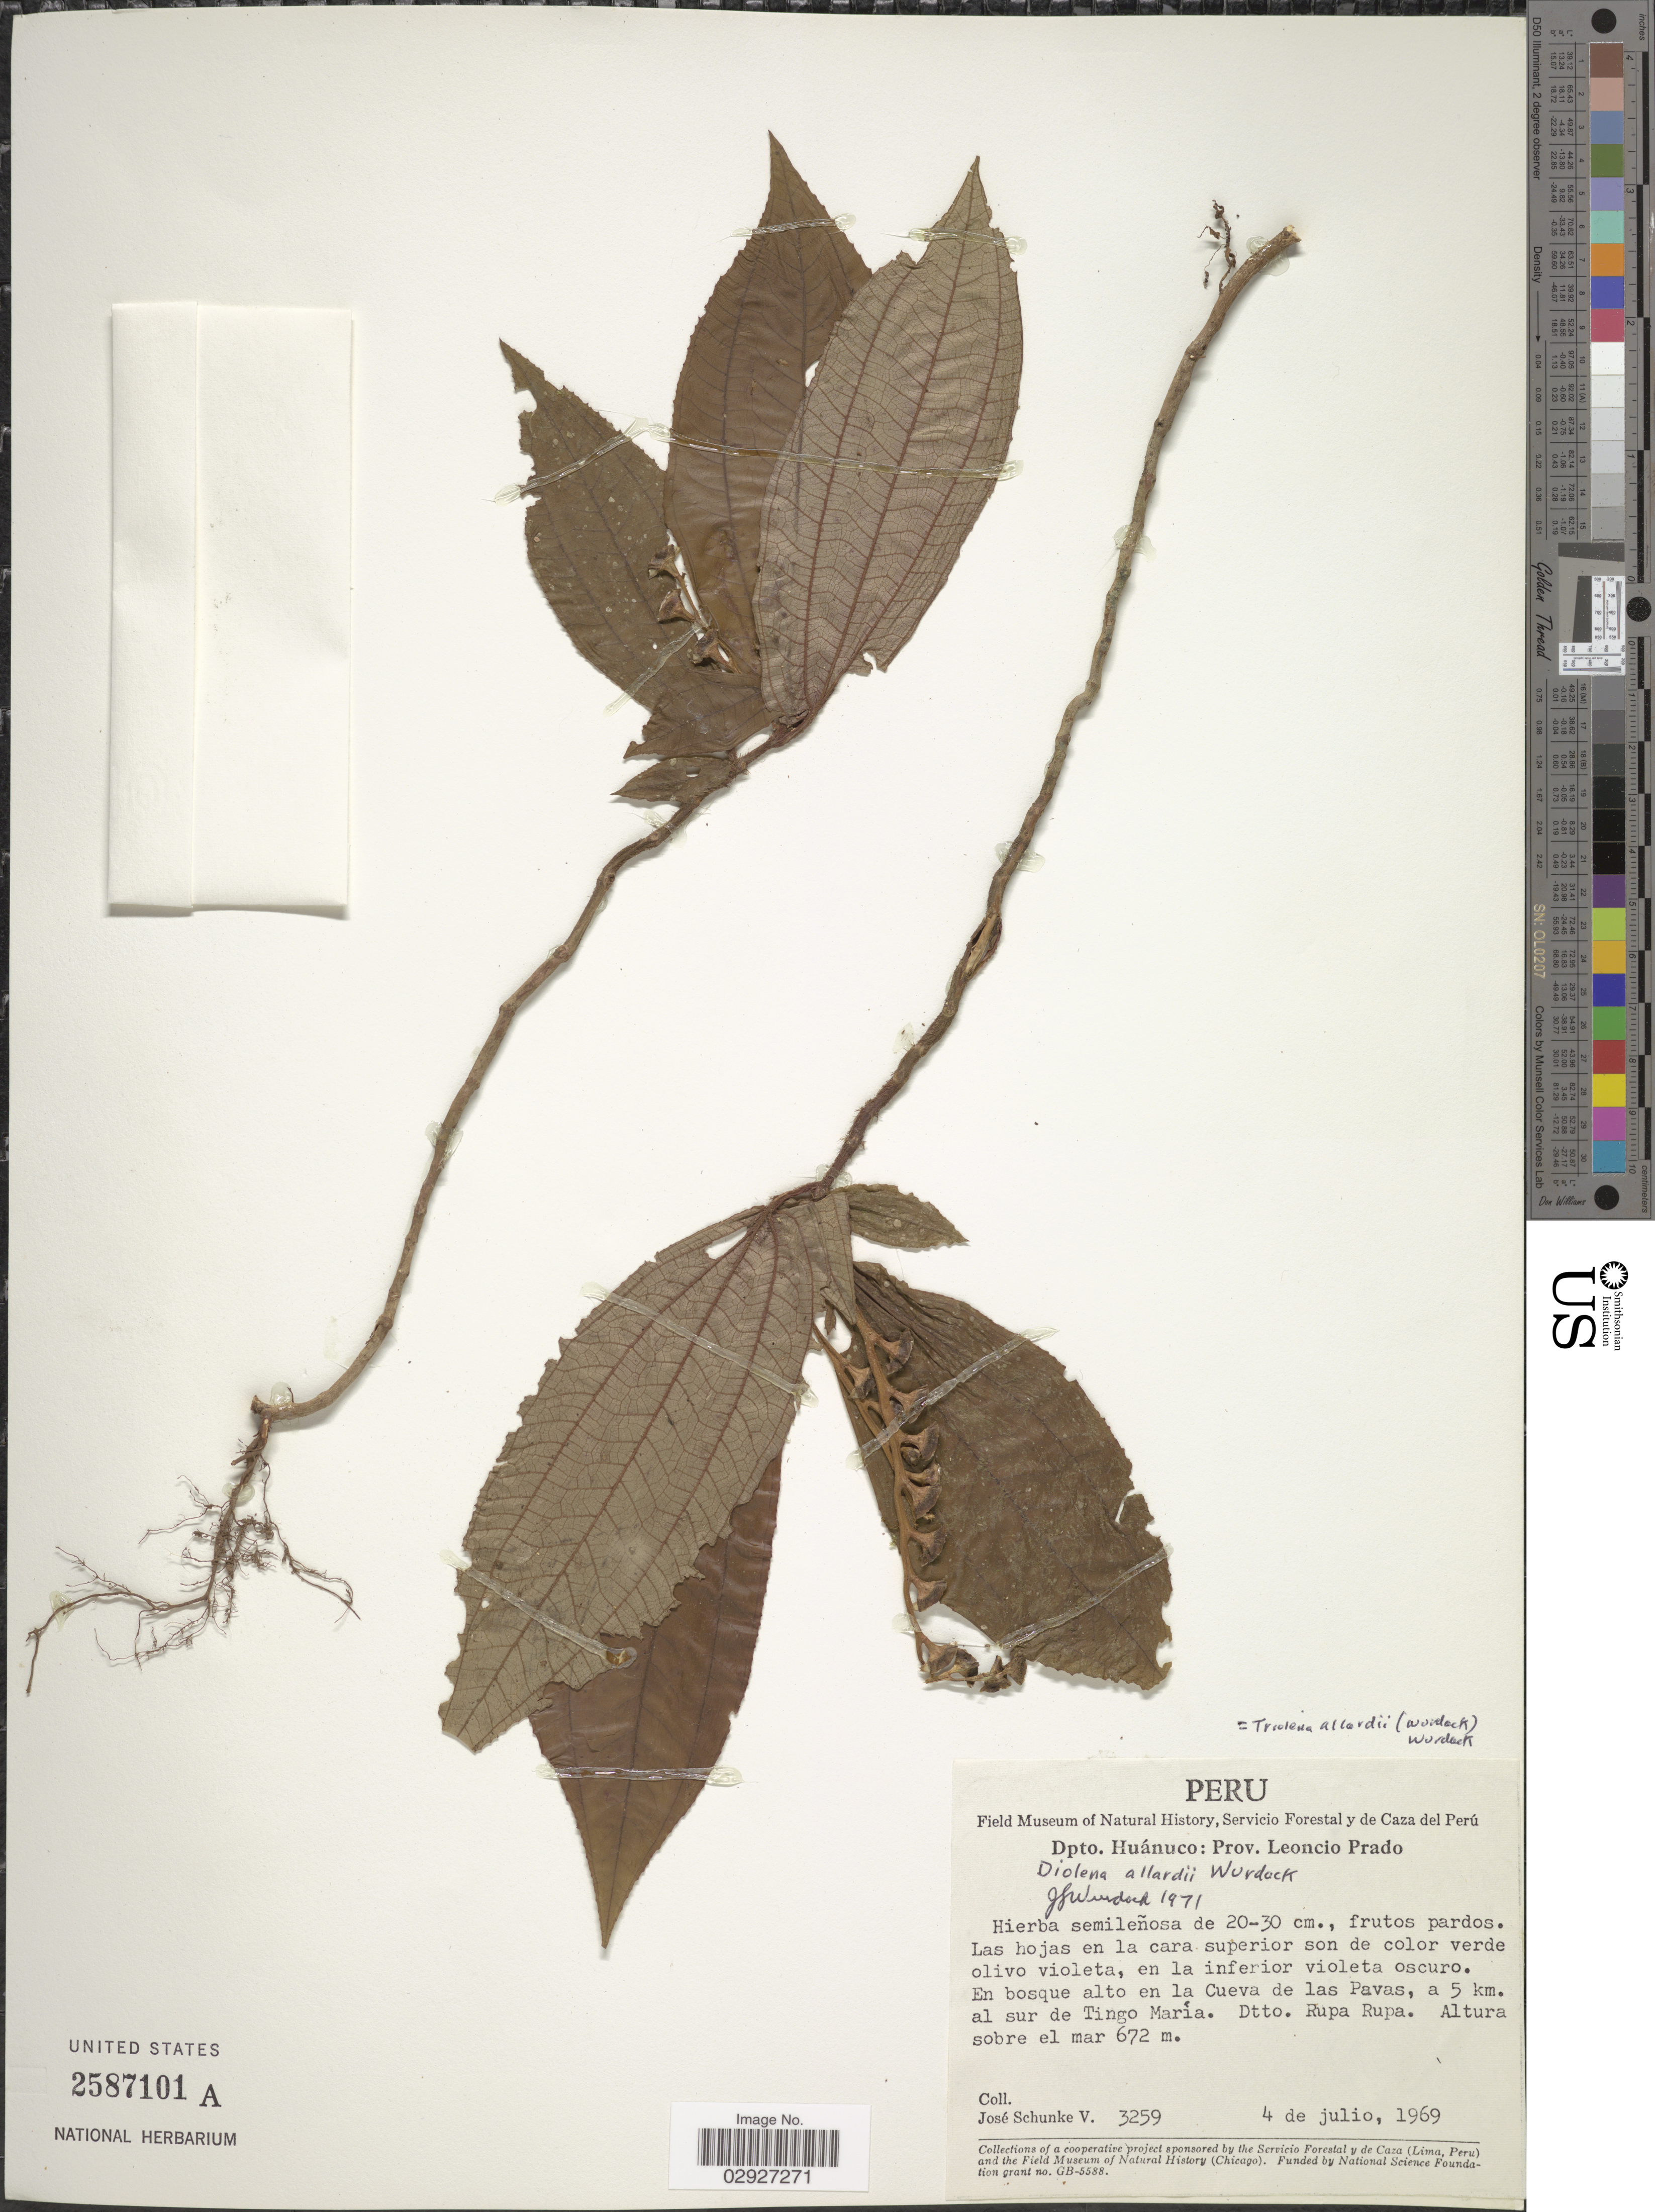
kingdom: Plantae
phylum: Tracheophyta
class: Magnoliopsida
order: Myrtales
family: Melastomataceae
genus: Triolena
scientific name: Triolena allardii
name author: (Wurdack) Wurdack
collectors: J. Schunke Vigo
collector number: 3259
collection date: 1969-07-04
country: Peru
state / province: Huánuco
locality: Dpto. Huánuco, Prov. Leoncio Prado, En bosque alto en la Cueva de Las Pavas, a 5 km. al sur de Tingo María, Dtto. Rupa Rupa.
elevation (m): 672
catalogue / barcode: US 2587101A